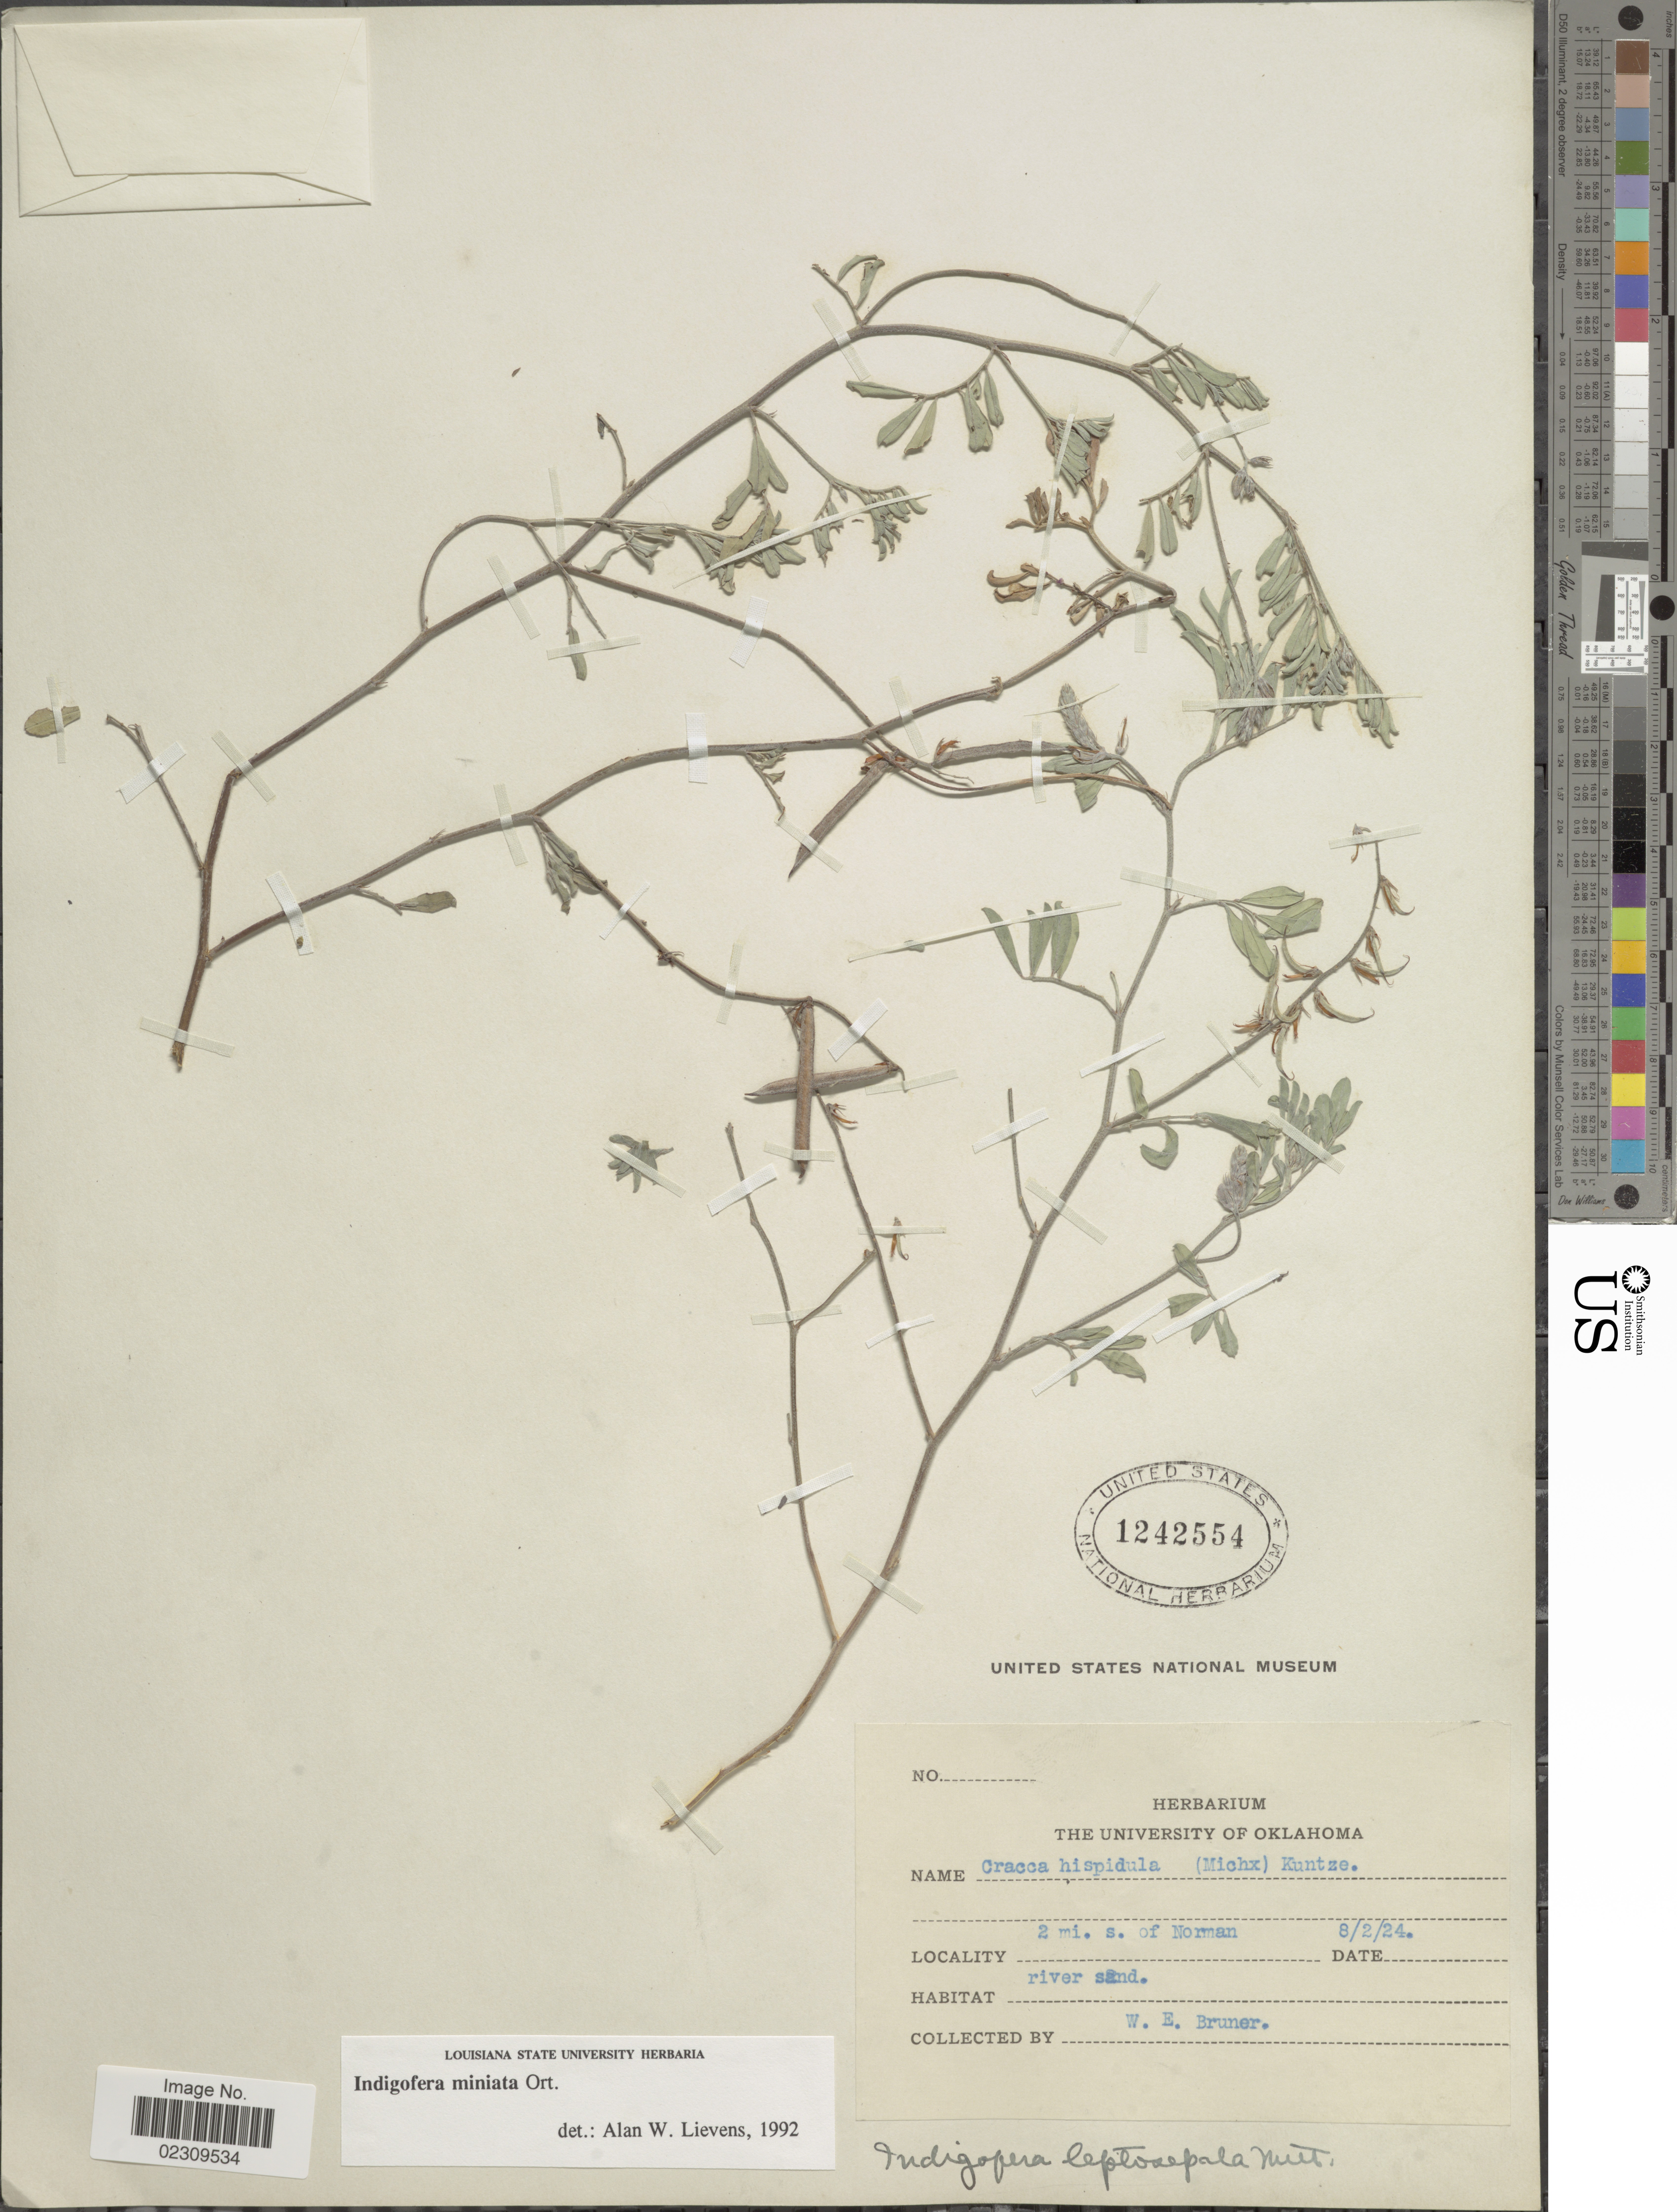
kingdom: Plantae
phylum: Tracheophyta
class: Magnoliopsida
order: Fabales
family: Fabaceae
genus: Indigofera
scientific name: Indigofera miniata var. leptosepala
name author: Ortega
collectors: W. Bruner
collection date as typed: Transcribed d/m/y: 2/8/24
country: United States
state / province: Oklahoma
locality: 2 mi. s. of Norman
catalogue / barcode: US 1242554